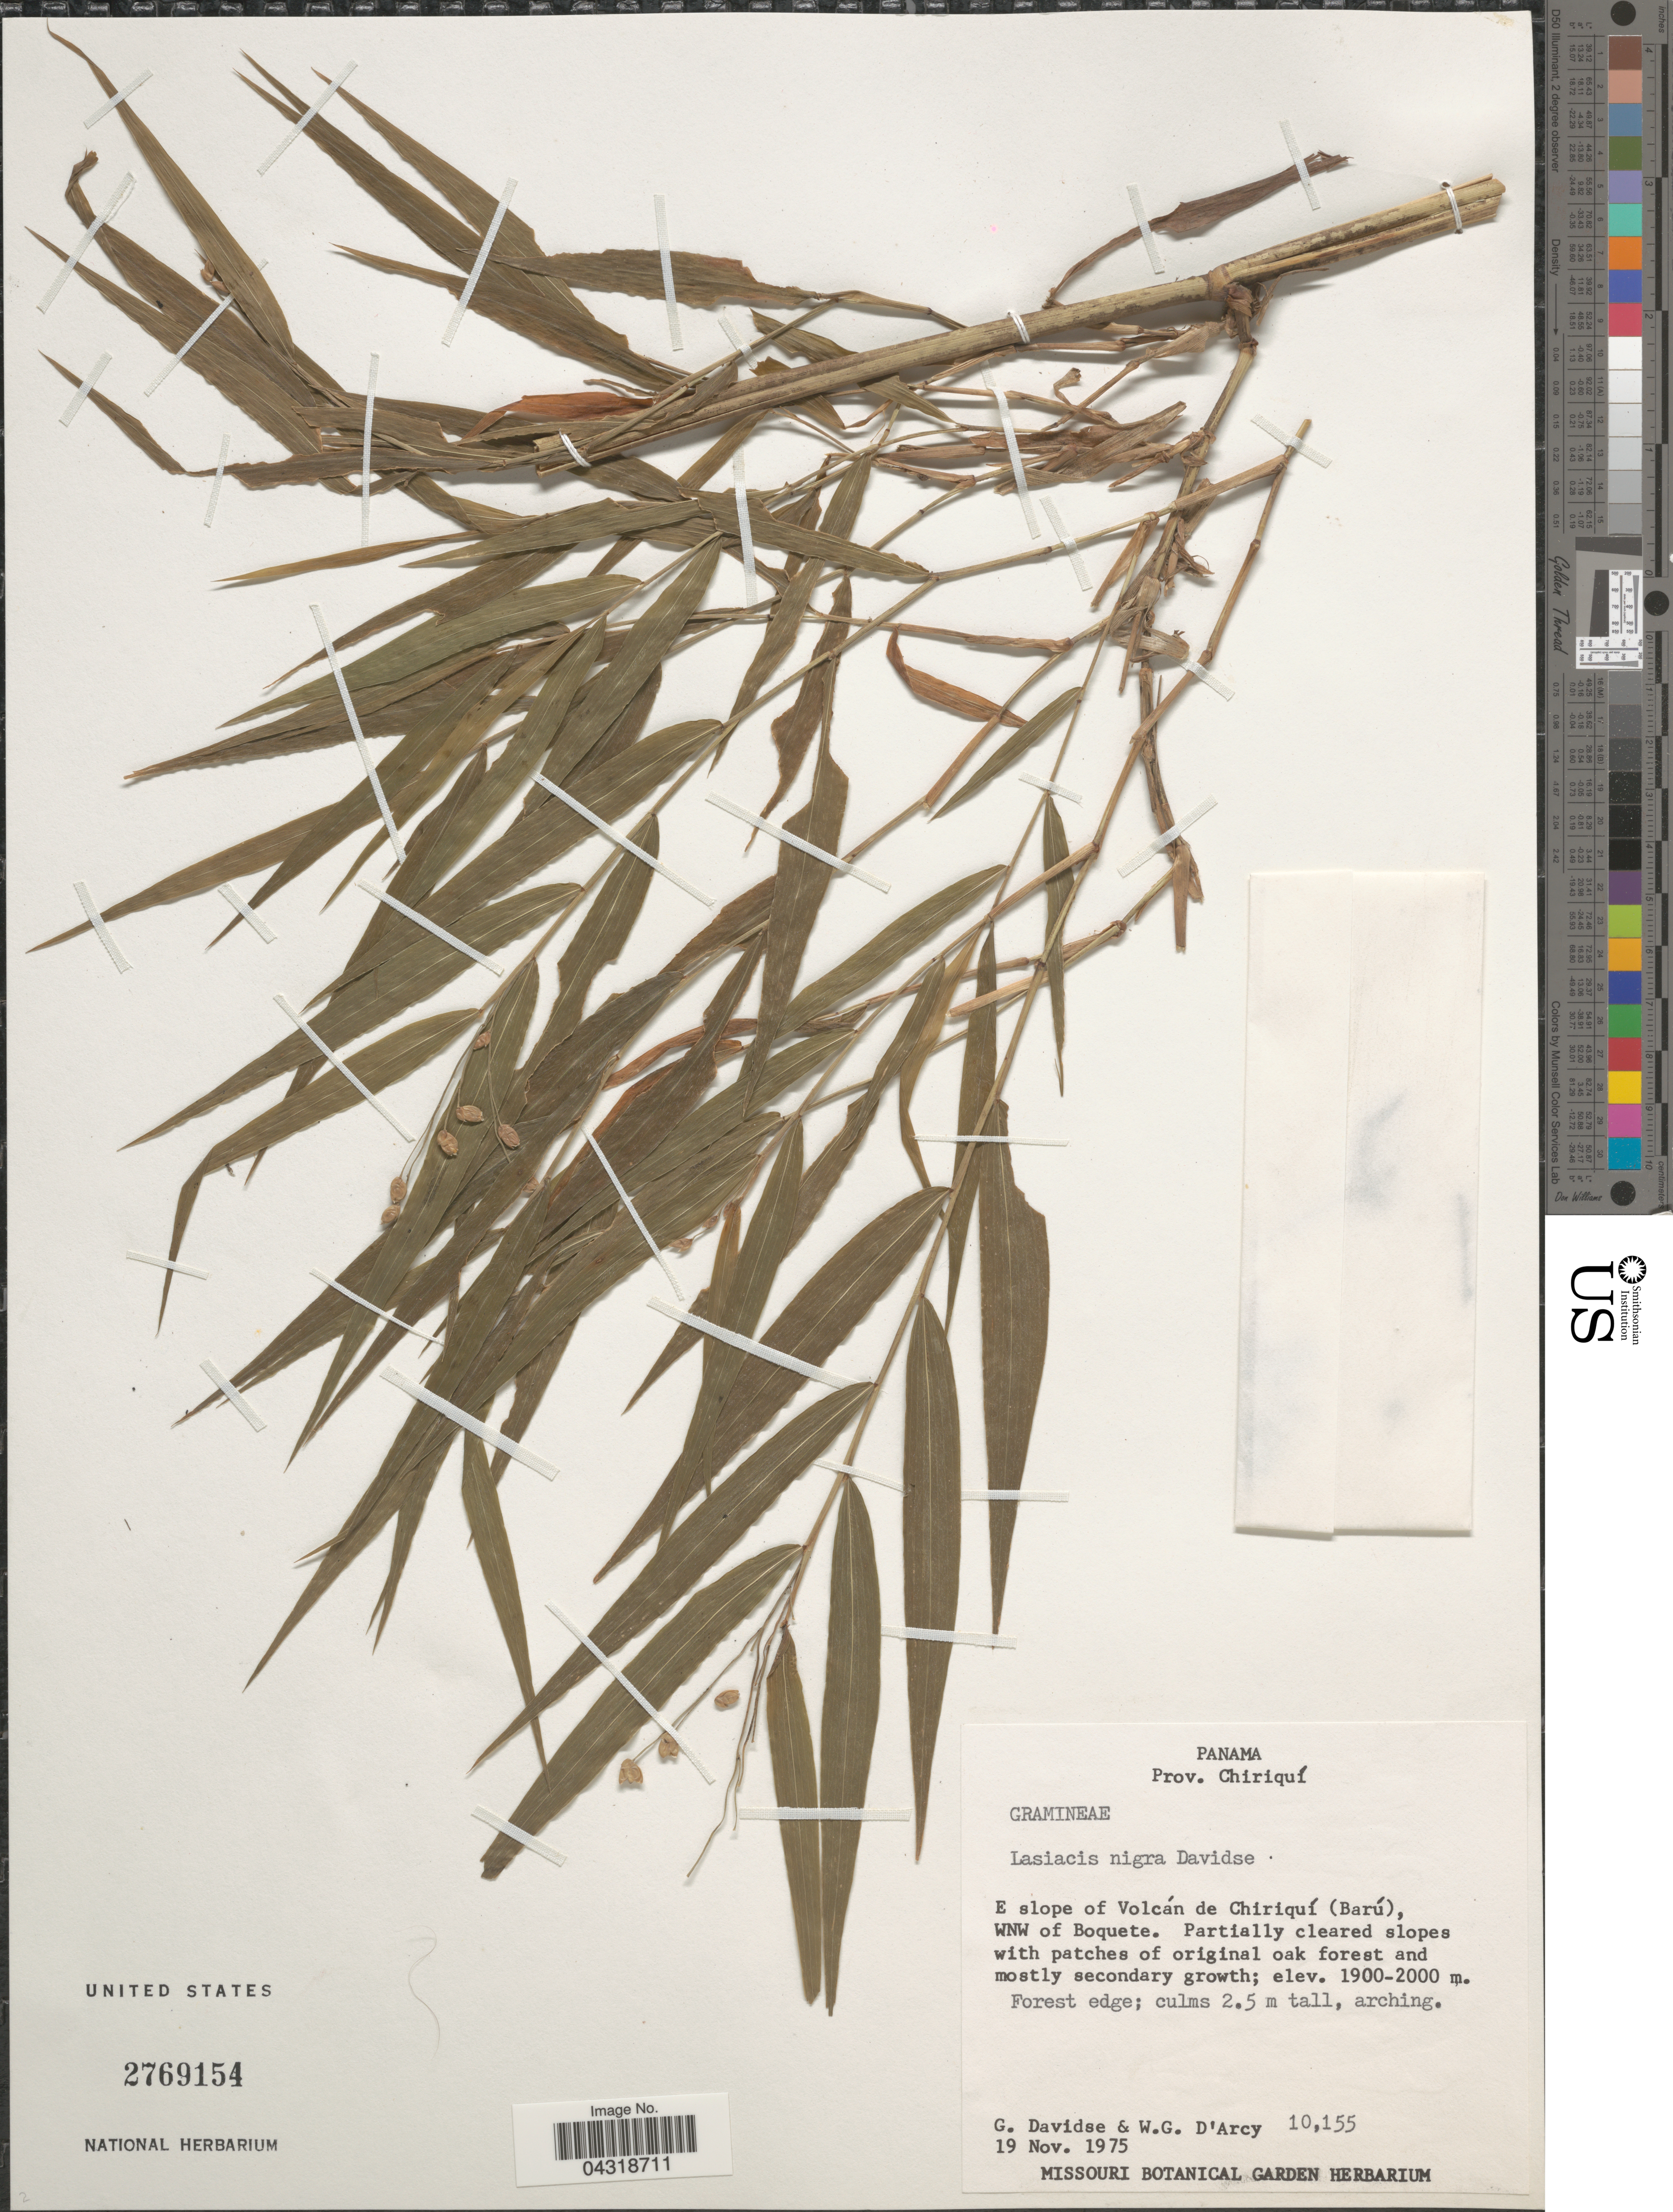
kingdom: Plantae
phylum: Tracheophyta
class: Liliopsida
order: Poales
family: Poaceae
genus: Lasiacis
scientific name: Lasiacis oaxacensis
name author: (Steud.) Hitchc.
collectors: G. Davidse & W. G. D'Arcy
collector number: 10155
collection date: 1975-11-19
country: Panama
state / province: Chiriqui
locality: E slope of Volcán de Chiriquí (Barú), WNW of Boquete.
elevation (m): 1900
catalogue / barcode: US 2769154